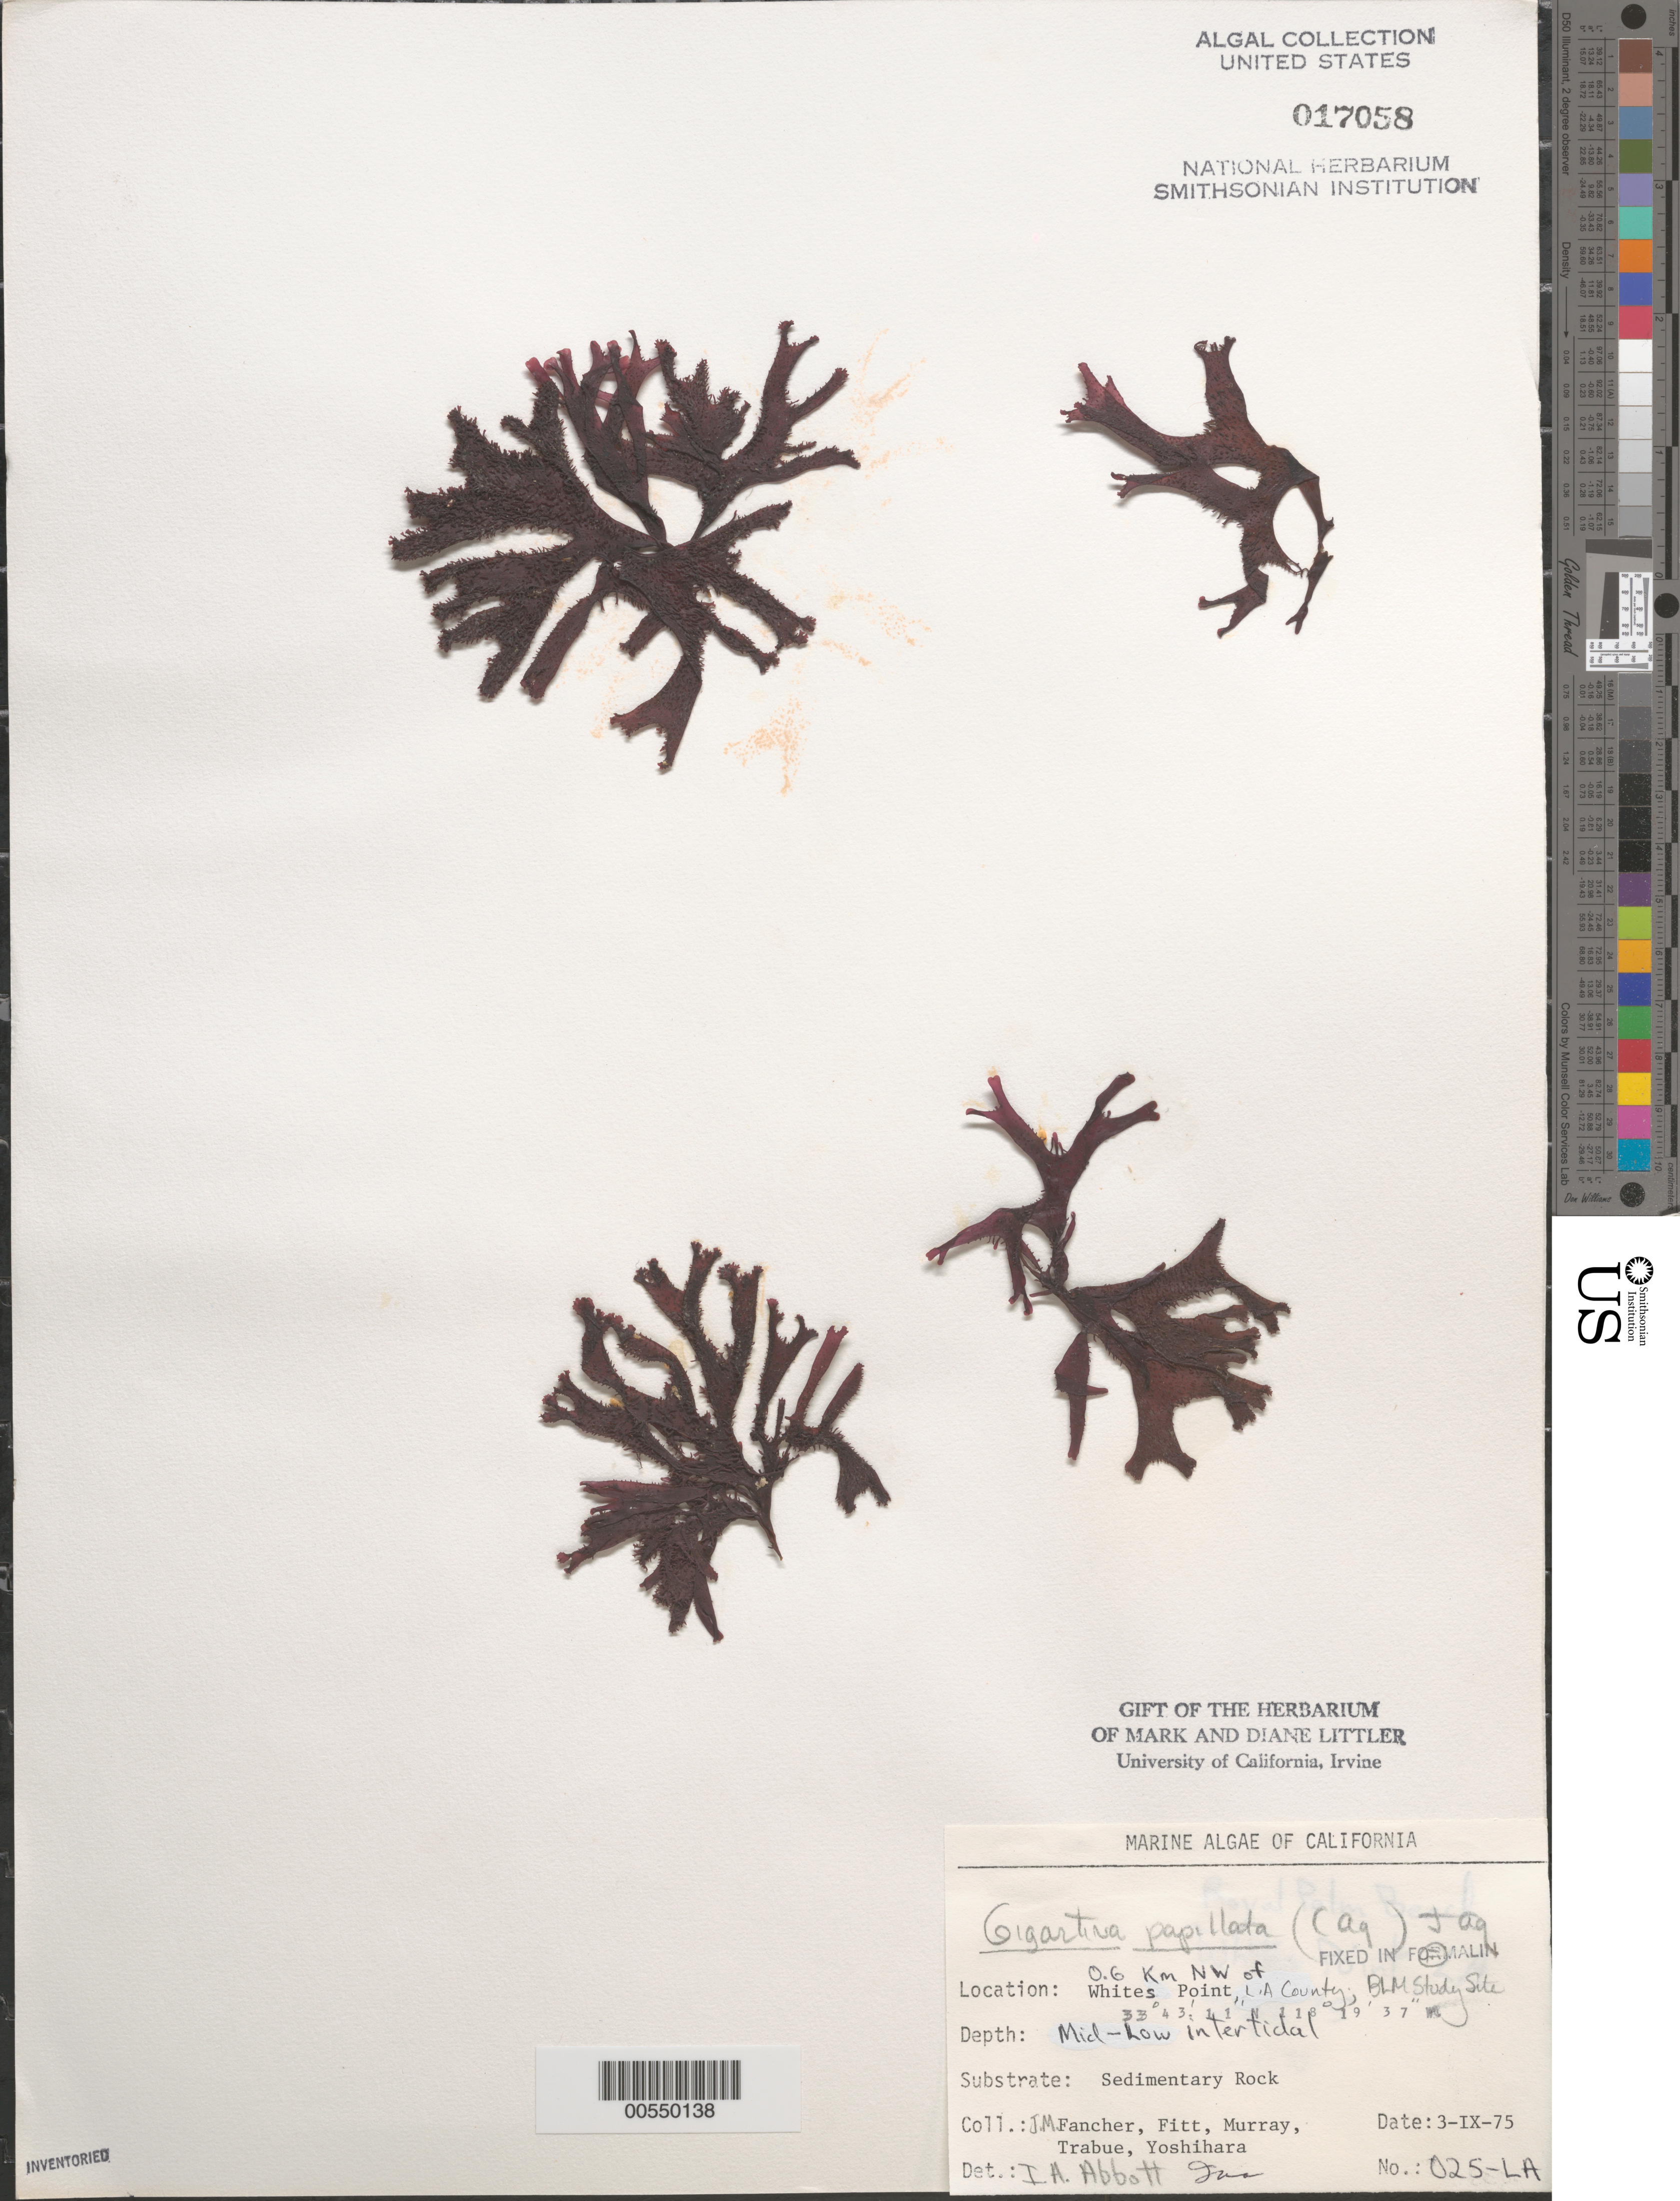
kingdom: Plantae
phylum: Rhodophyta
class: Florideophyceae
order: Gigartinales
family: Phyllophoraceae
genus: Mastocarpus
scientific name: Mastocarpus papillatus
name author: (C. Agardh) Kütz.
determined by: Algae name updating Project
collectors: J. Fancher, W. Fitt, S. N. Murray, P. J. Trabue & K. Yoshihara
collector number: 025-la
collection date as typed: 03 Sep 1975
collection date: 1975-09-03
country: United States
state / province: California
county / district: Los Angeles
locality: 0.6 km northwest of Whites Point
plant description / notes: BLM-SOCALBIGHT Rocky Intertidal Survey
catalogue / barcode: US 17058